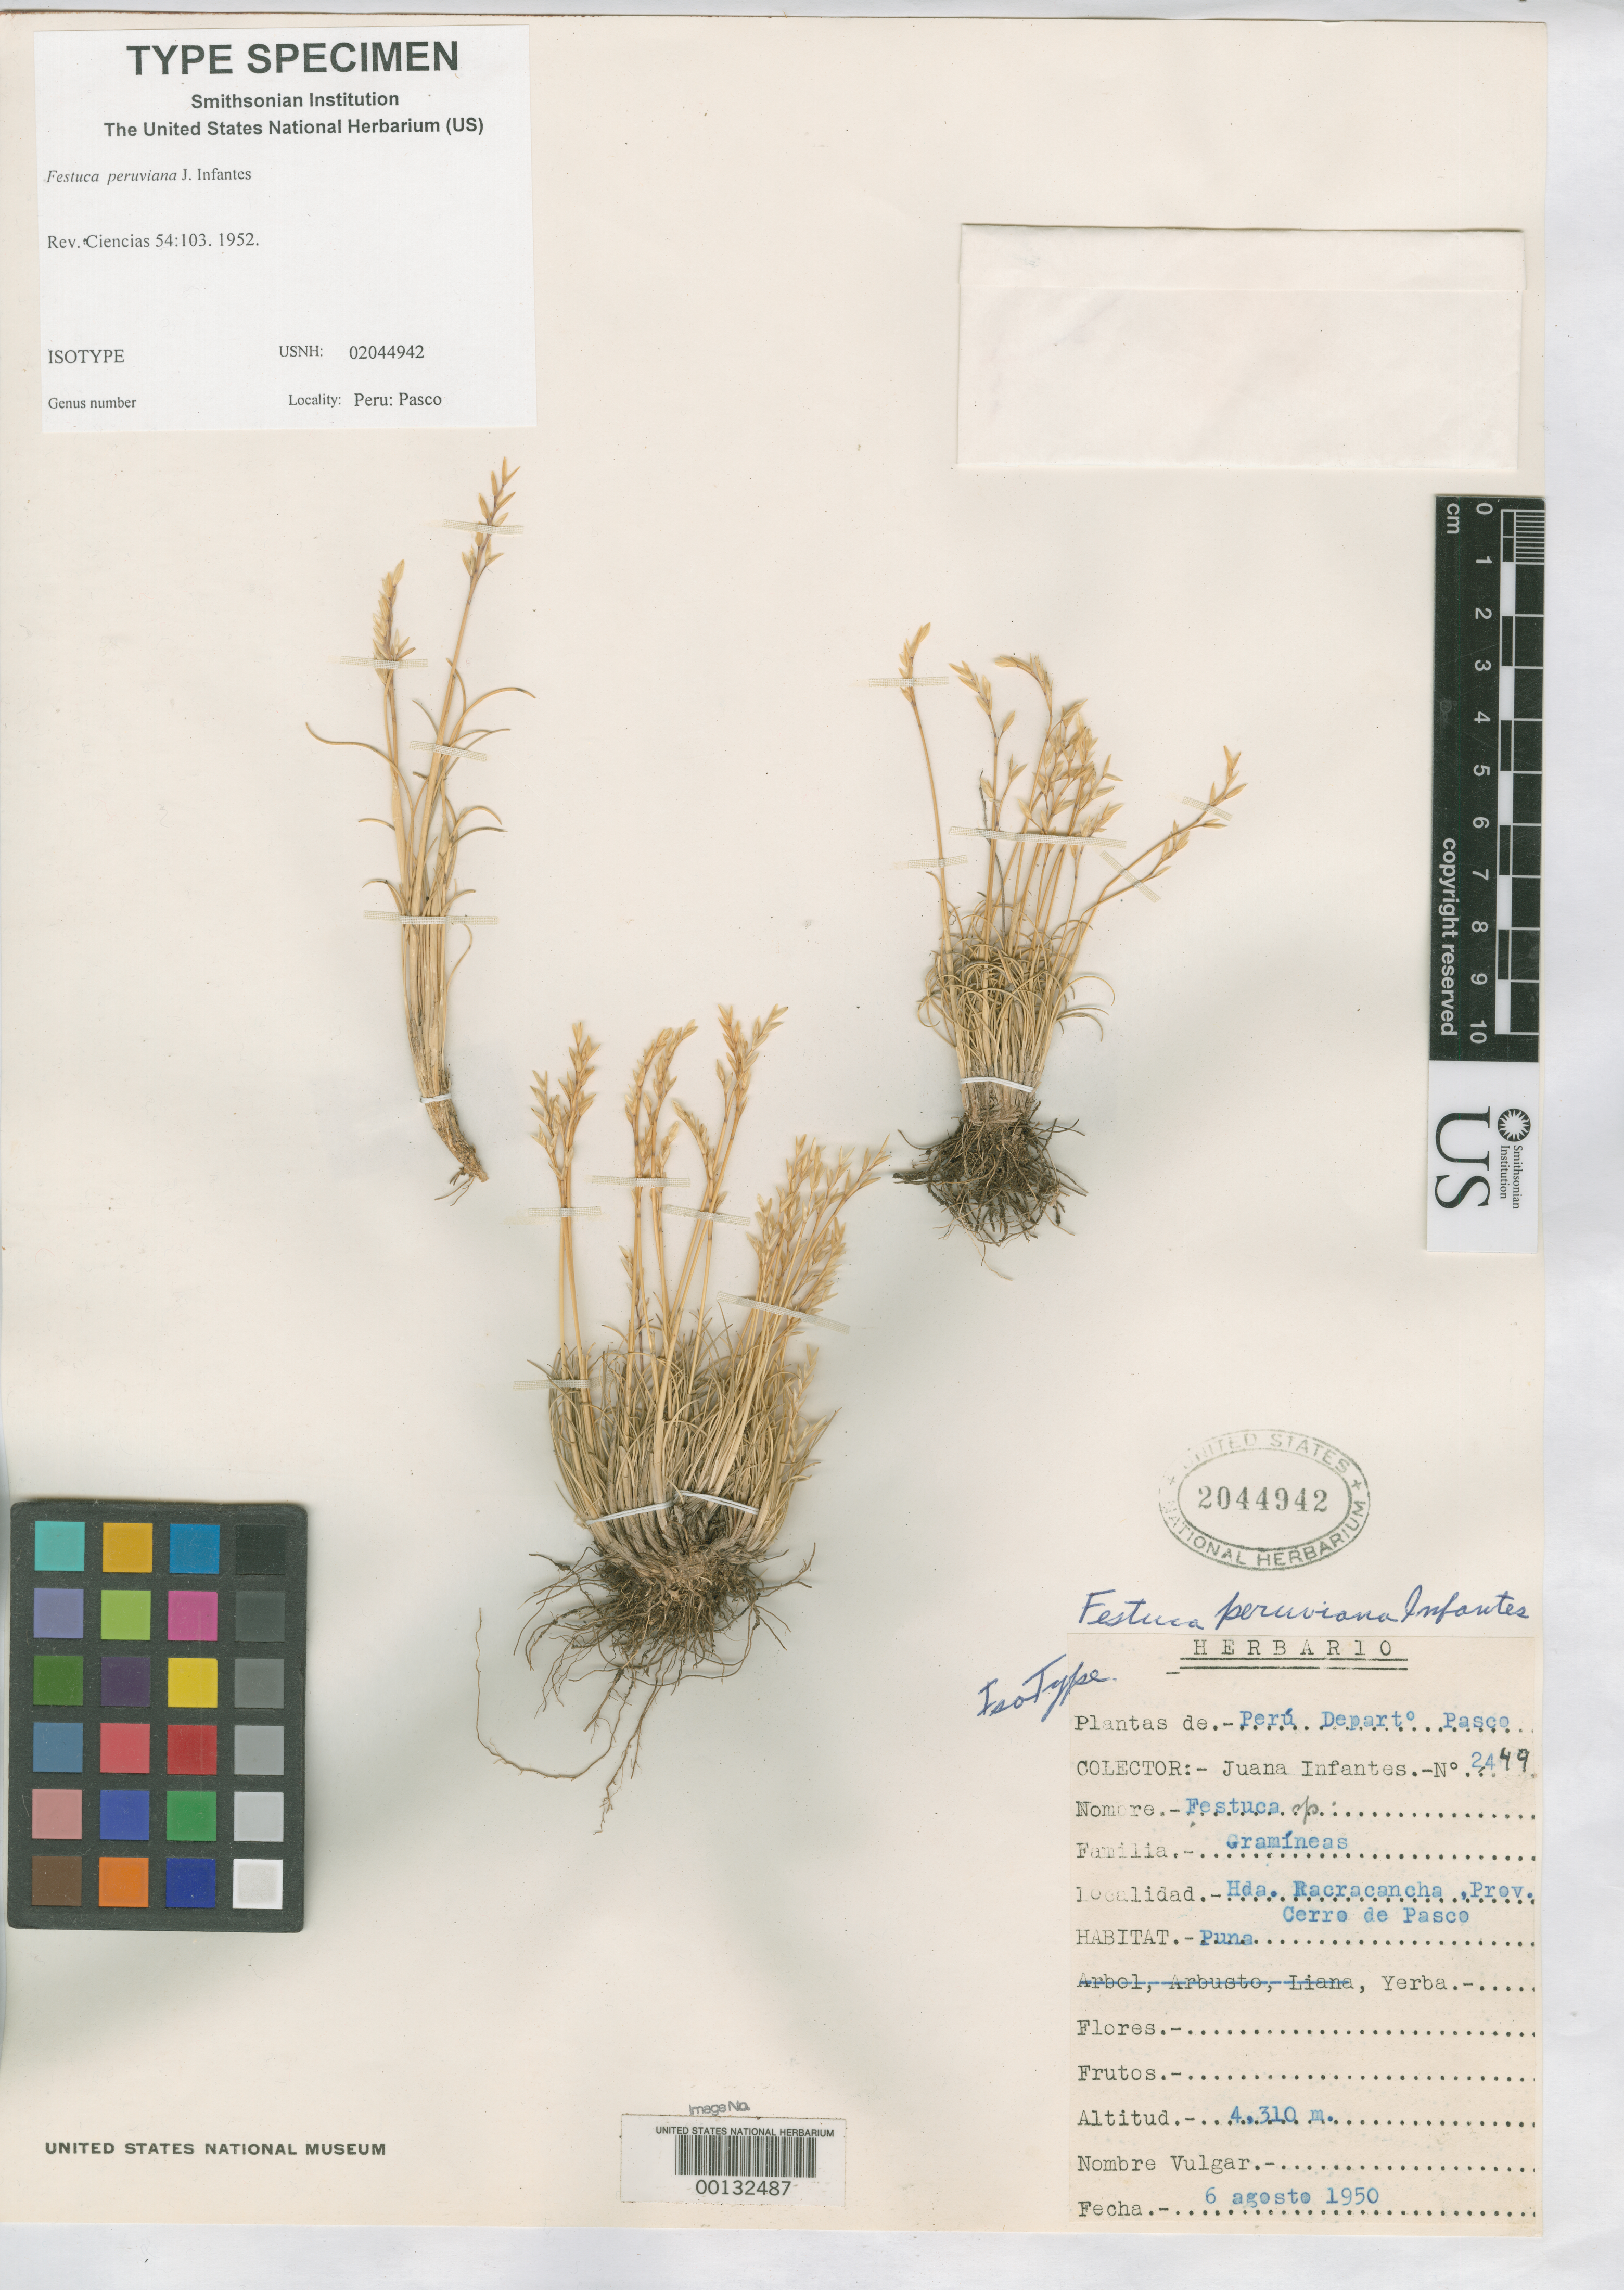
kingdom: Plantae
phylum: Tracheophyta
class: Liliopsida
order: Poales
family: Poaceae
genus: Festuca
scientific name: Festuca peruviana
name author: Infantes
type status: Isotype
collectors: J. Infantes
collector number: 2449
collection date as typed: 06 Aug 1950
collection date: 1950-08-06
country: Peru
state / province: Pasco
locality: Hacienda Racracancha.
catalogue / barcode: US 2044942